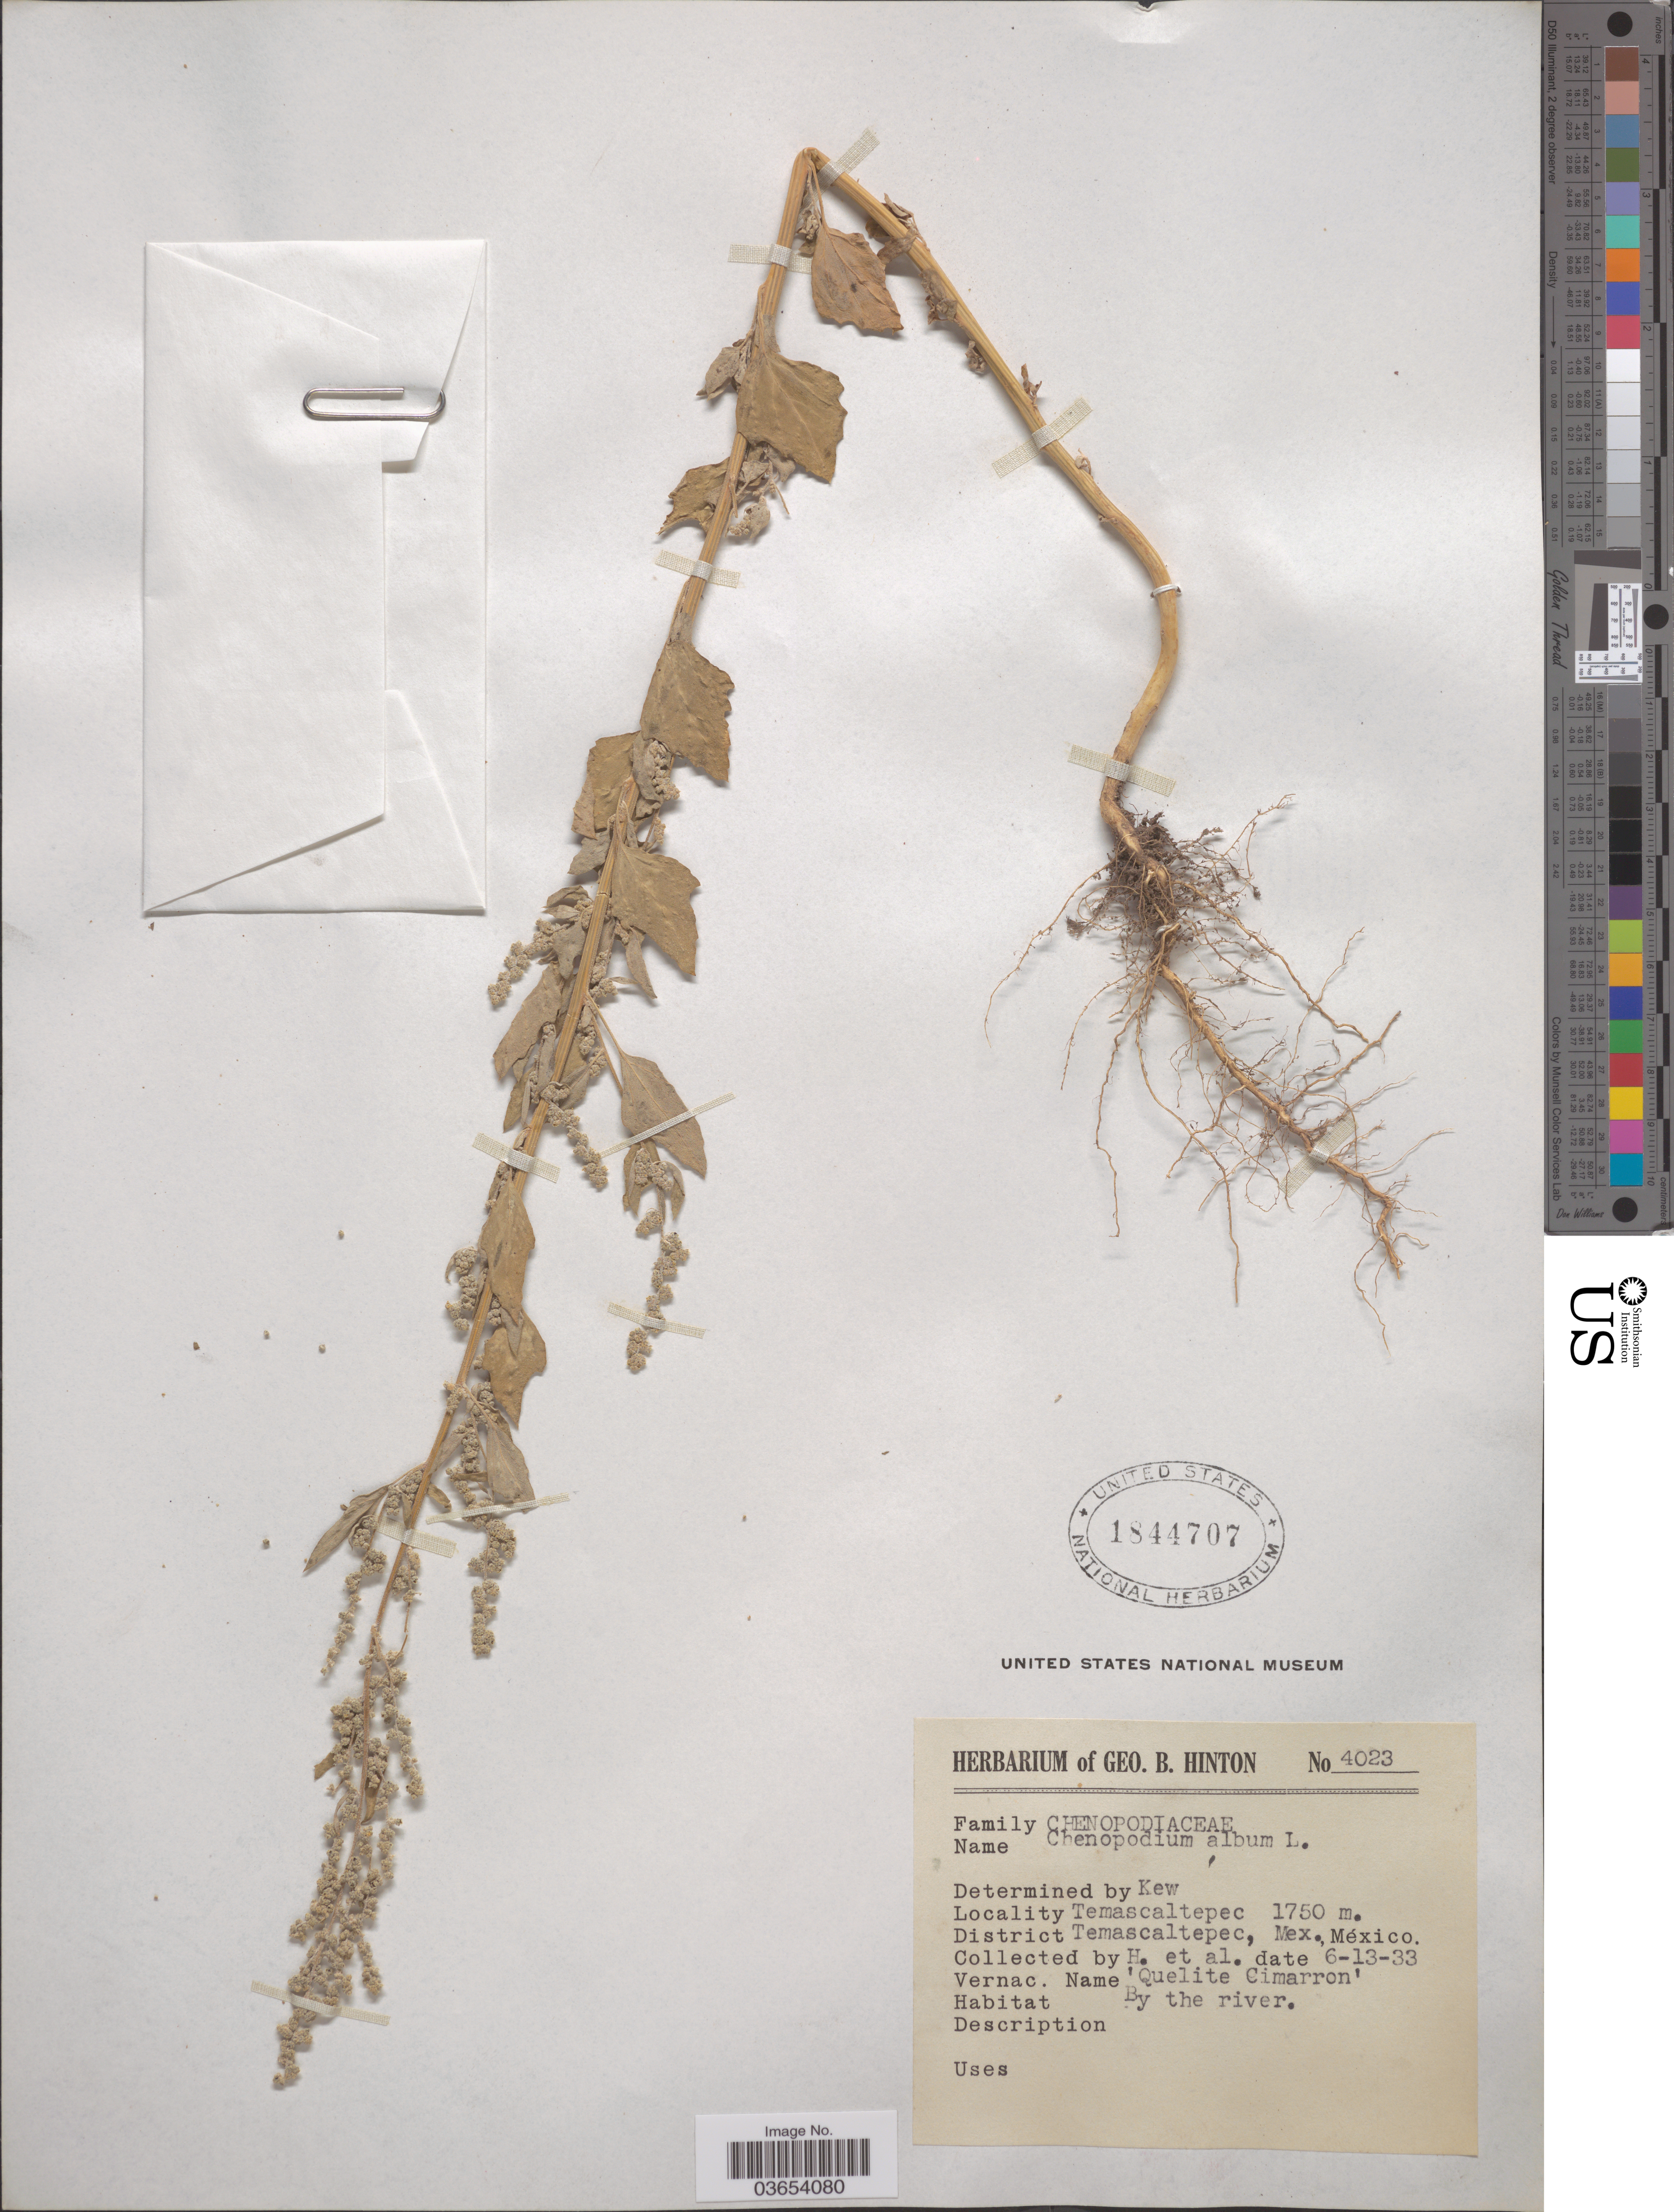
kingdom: Plantae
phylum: Tracheophyta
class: Magnoliopsida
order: Caryophyllales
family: Amaranthaceae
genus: Chenopodium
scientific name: Chenopodium album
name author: L.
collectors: G. B. Hinton & et al.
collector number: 4023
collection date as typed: Transcribed d/m/y: 13/6/33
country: Mexico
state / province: México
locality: Temascaltepec. District Temascaltepec.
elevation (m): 1750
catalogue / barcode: US 1844707